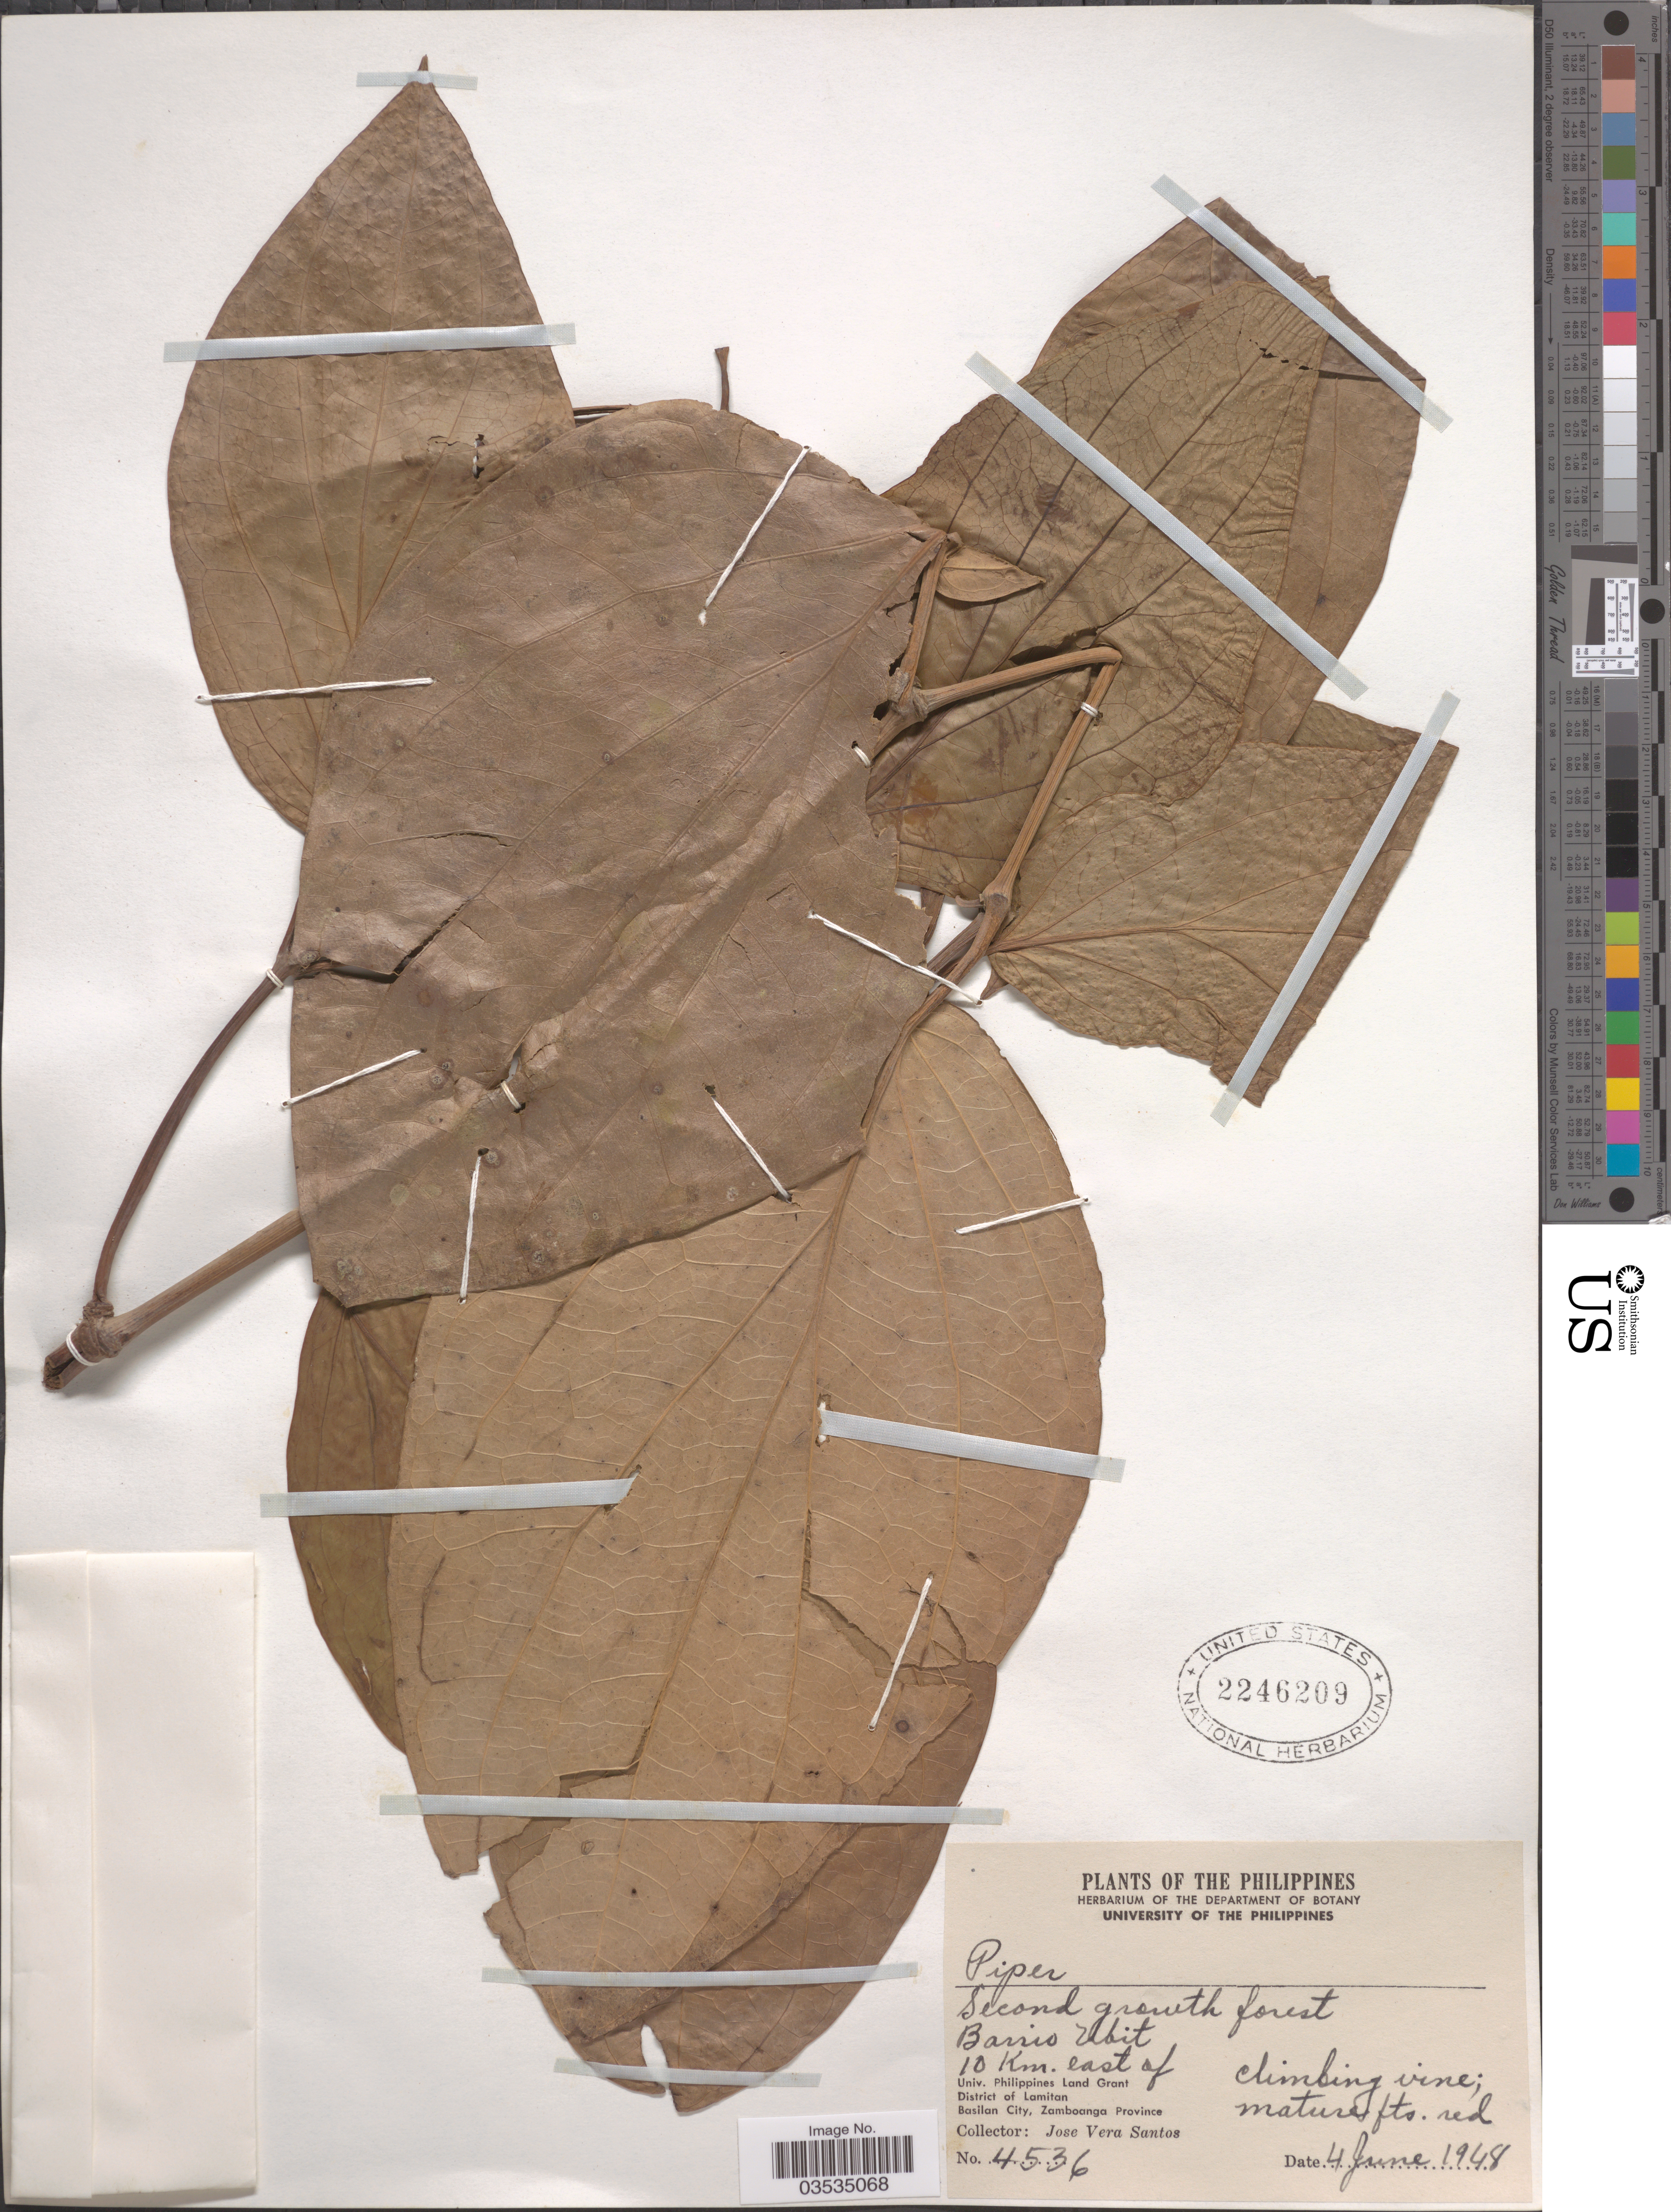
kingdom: Plantae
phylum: Tracheophyta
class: Magnoliopsida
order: Piperales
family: Piperaceae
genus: Piper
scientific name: Piper sp.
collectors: J. V. Santos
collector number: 4536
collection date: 1948-06-04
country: Philippines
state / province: Muslim Mindanao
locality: Barrio Ubit 10 Km. east of Univ. Philippines Land Grant. District of Lamitan. Basilan City, Zamboanga Province.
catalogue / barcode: US 2246209